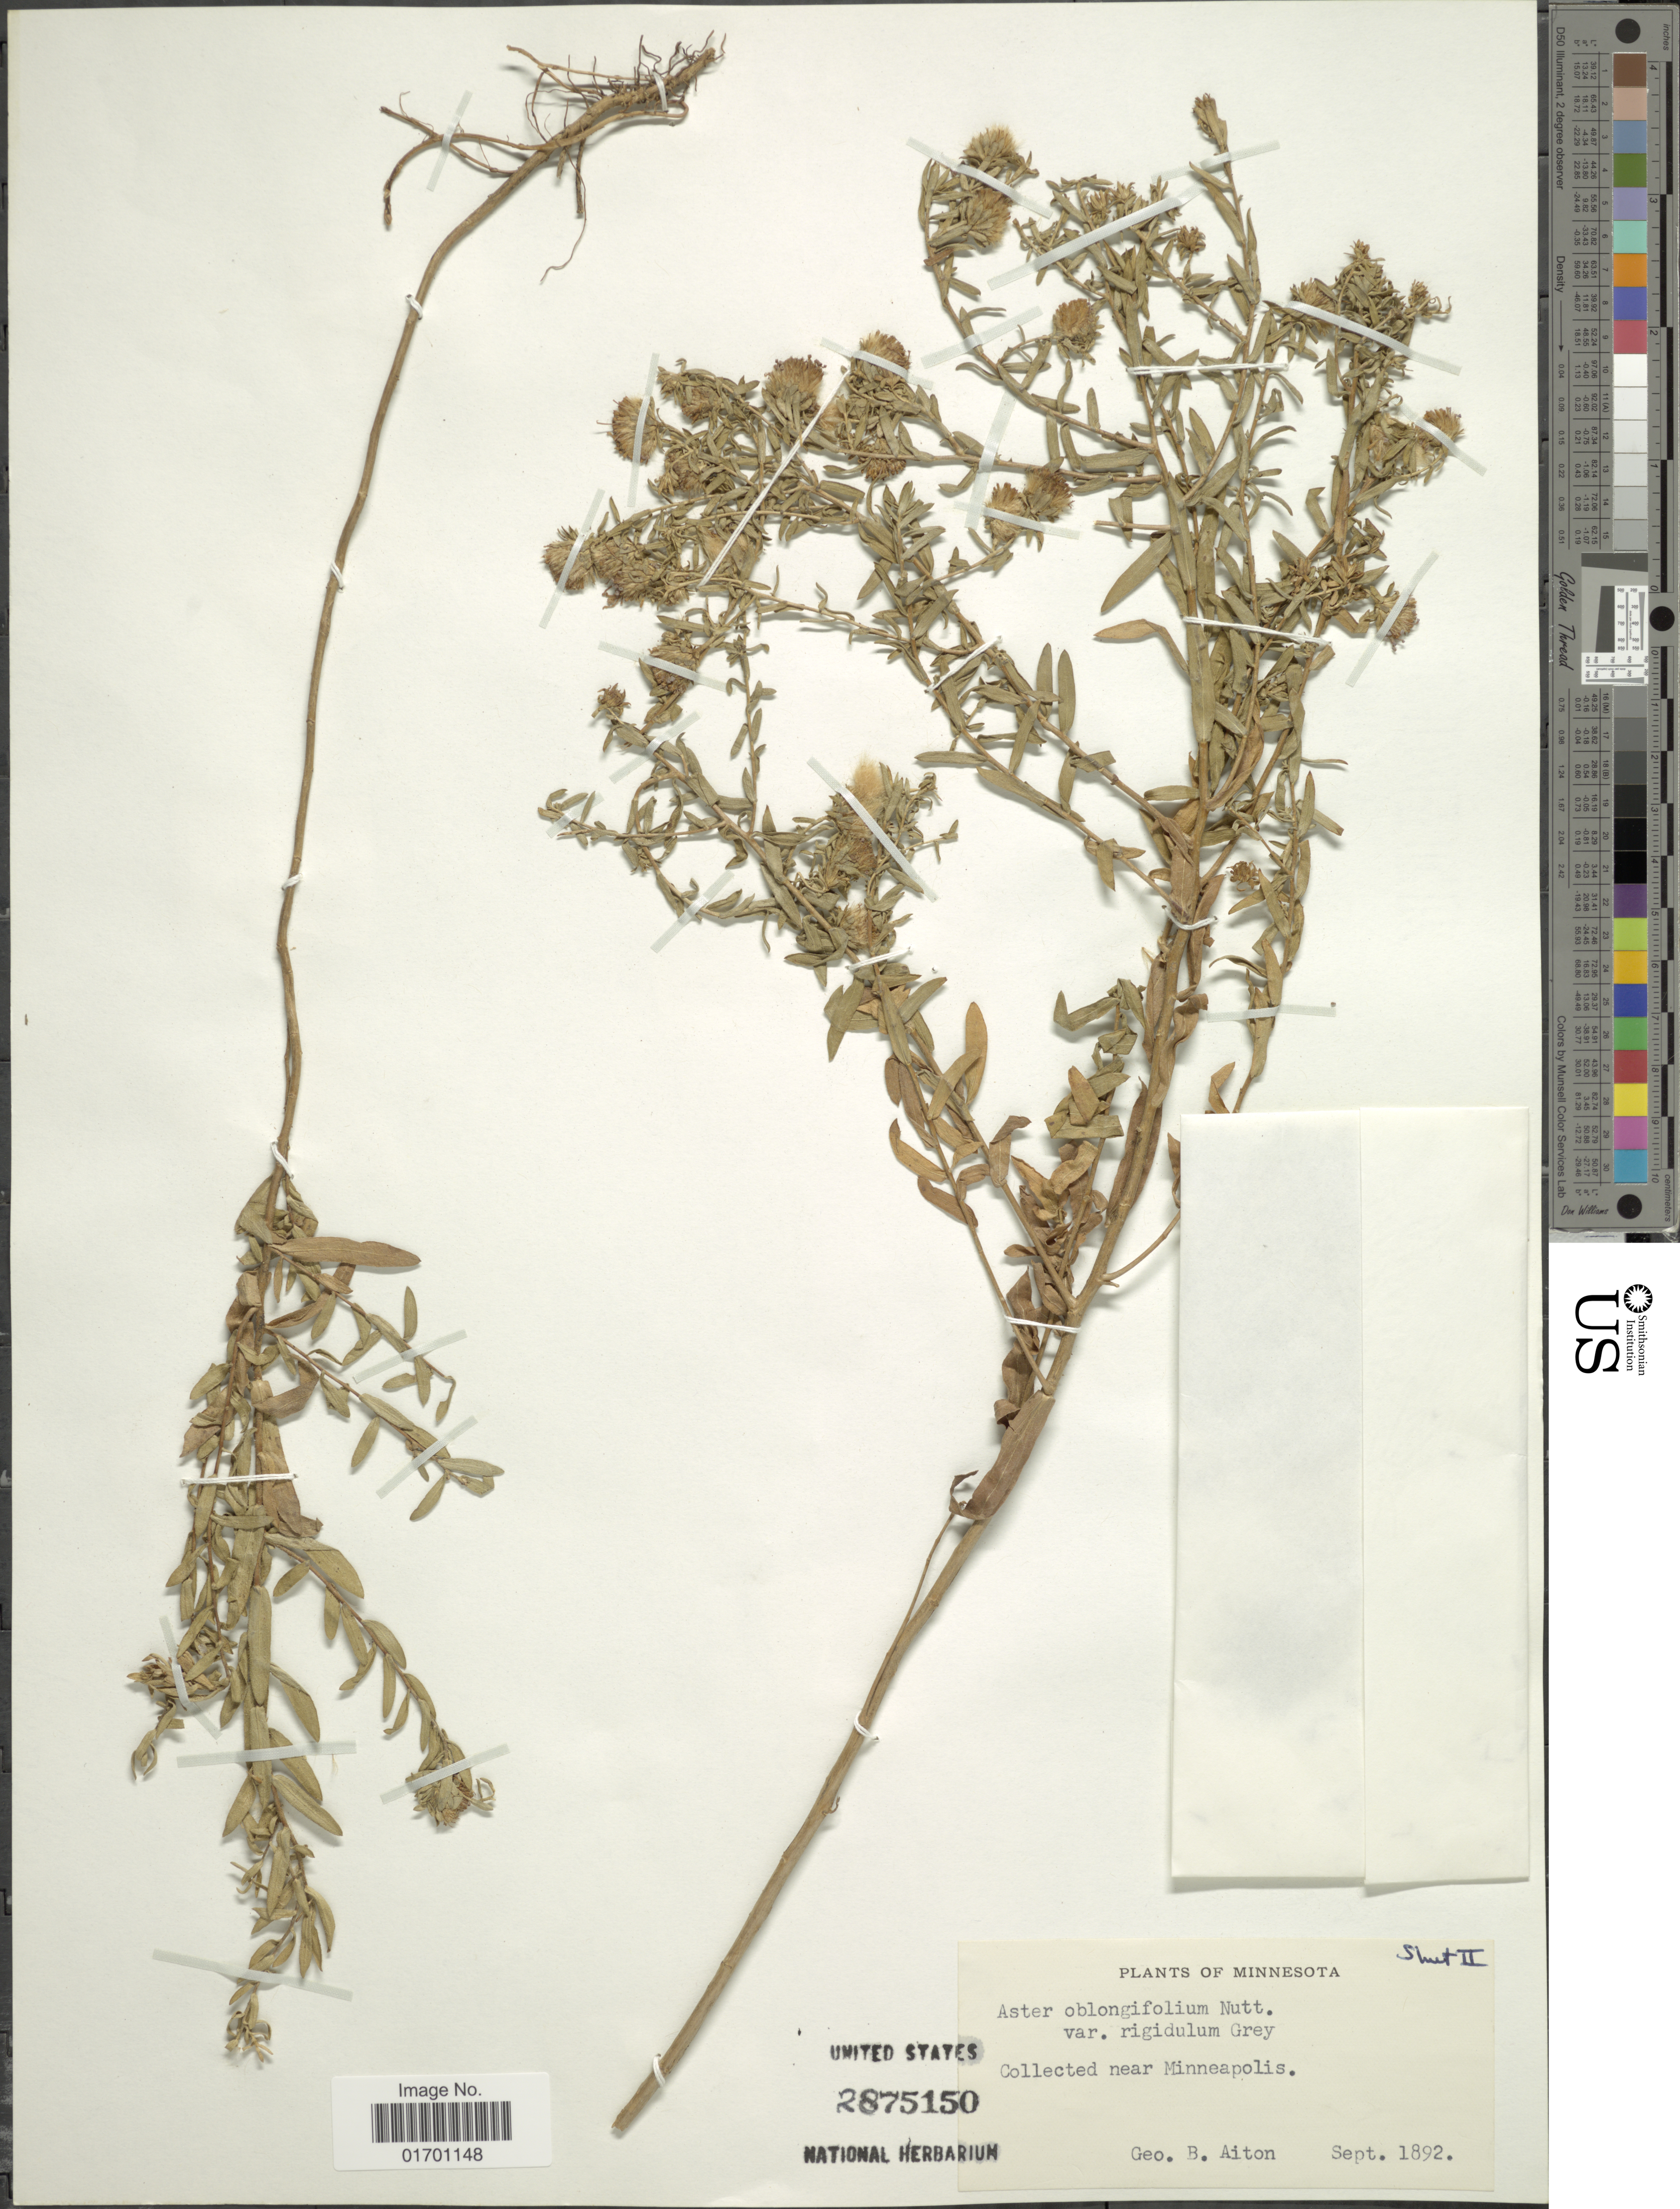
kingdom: Plantae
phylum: Tracheophyta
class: Magnoliopsida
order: Asterales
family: Asteraceae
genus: Symphyotrichum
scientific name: Symphyotrichum oblongifolium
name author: (Nutt.) G.L. Nesom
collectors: G. B. Aiton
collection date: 1892-09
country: United States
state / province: Minnesota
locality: Near Minneapolis.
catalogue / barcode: US 2875150